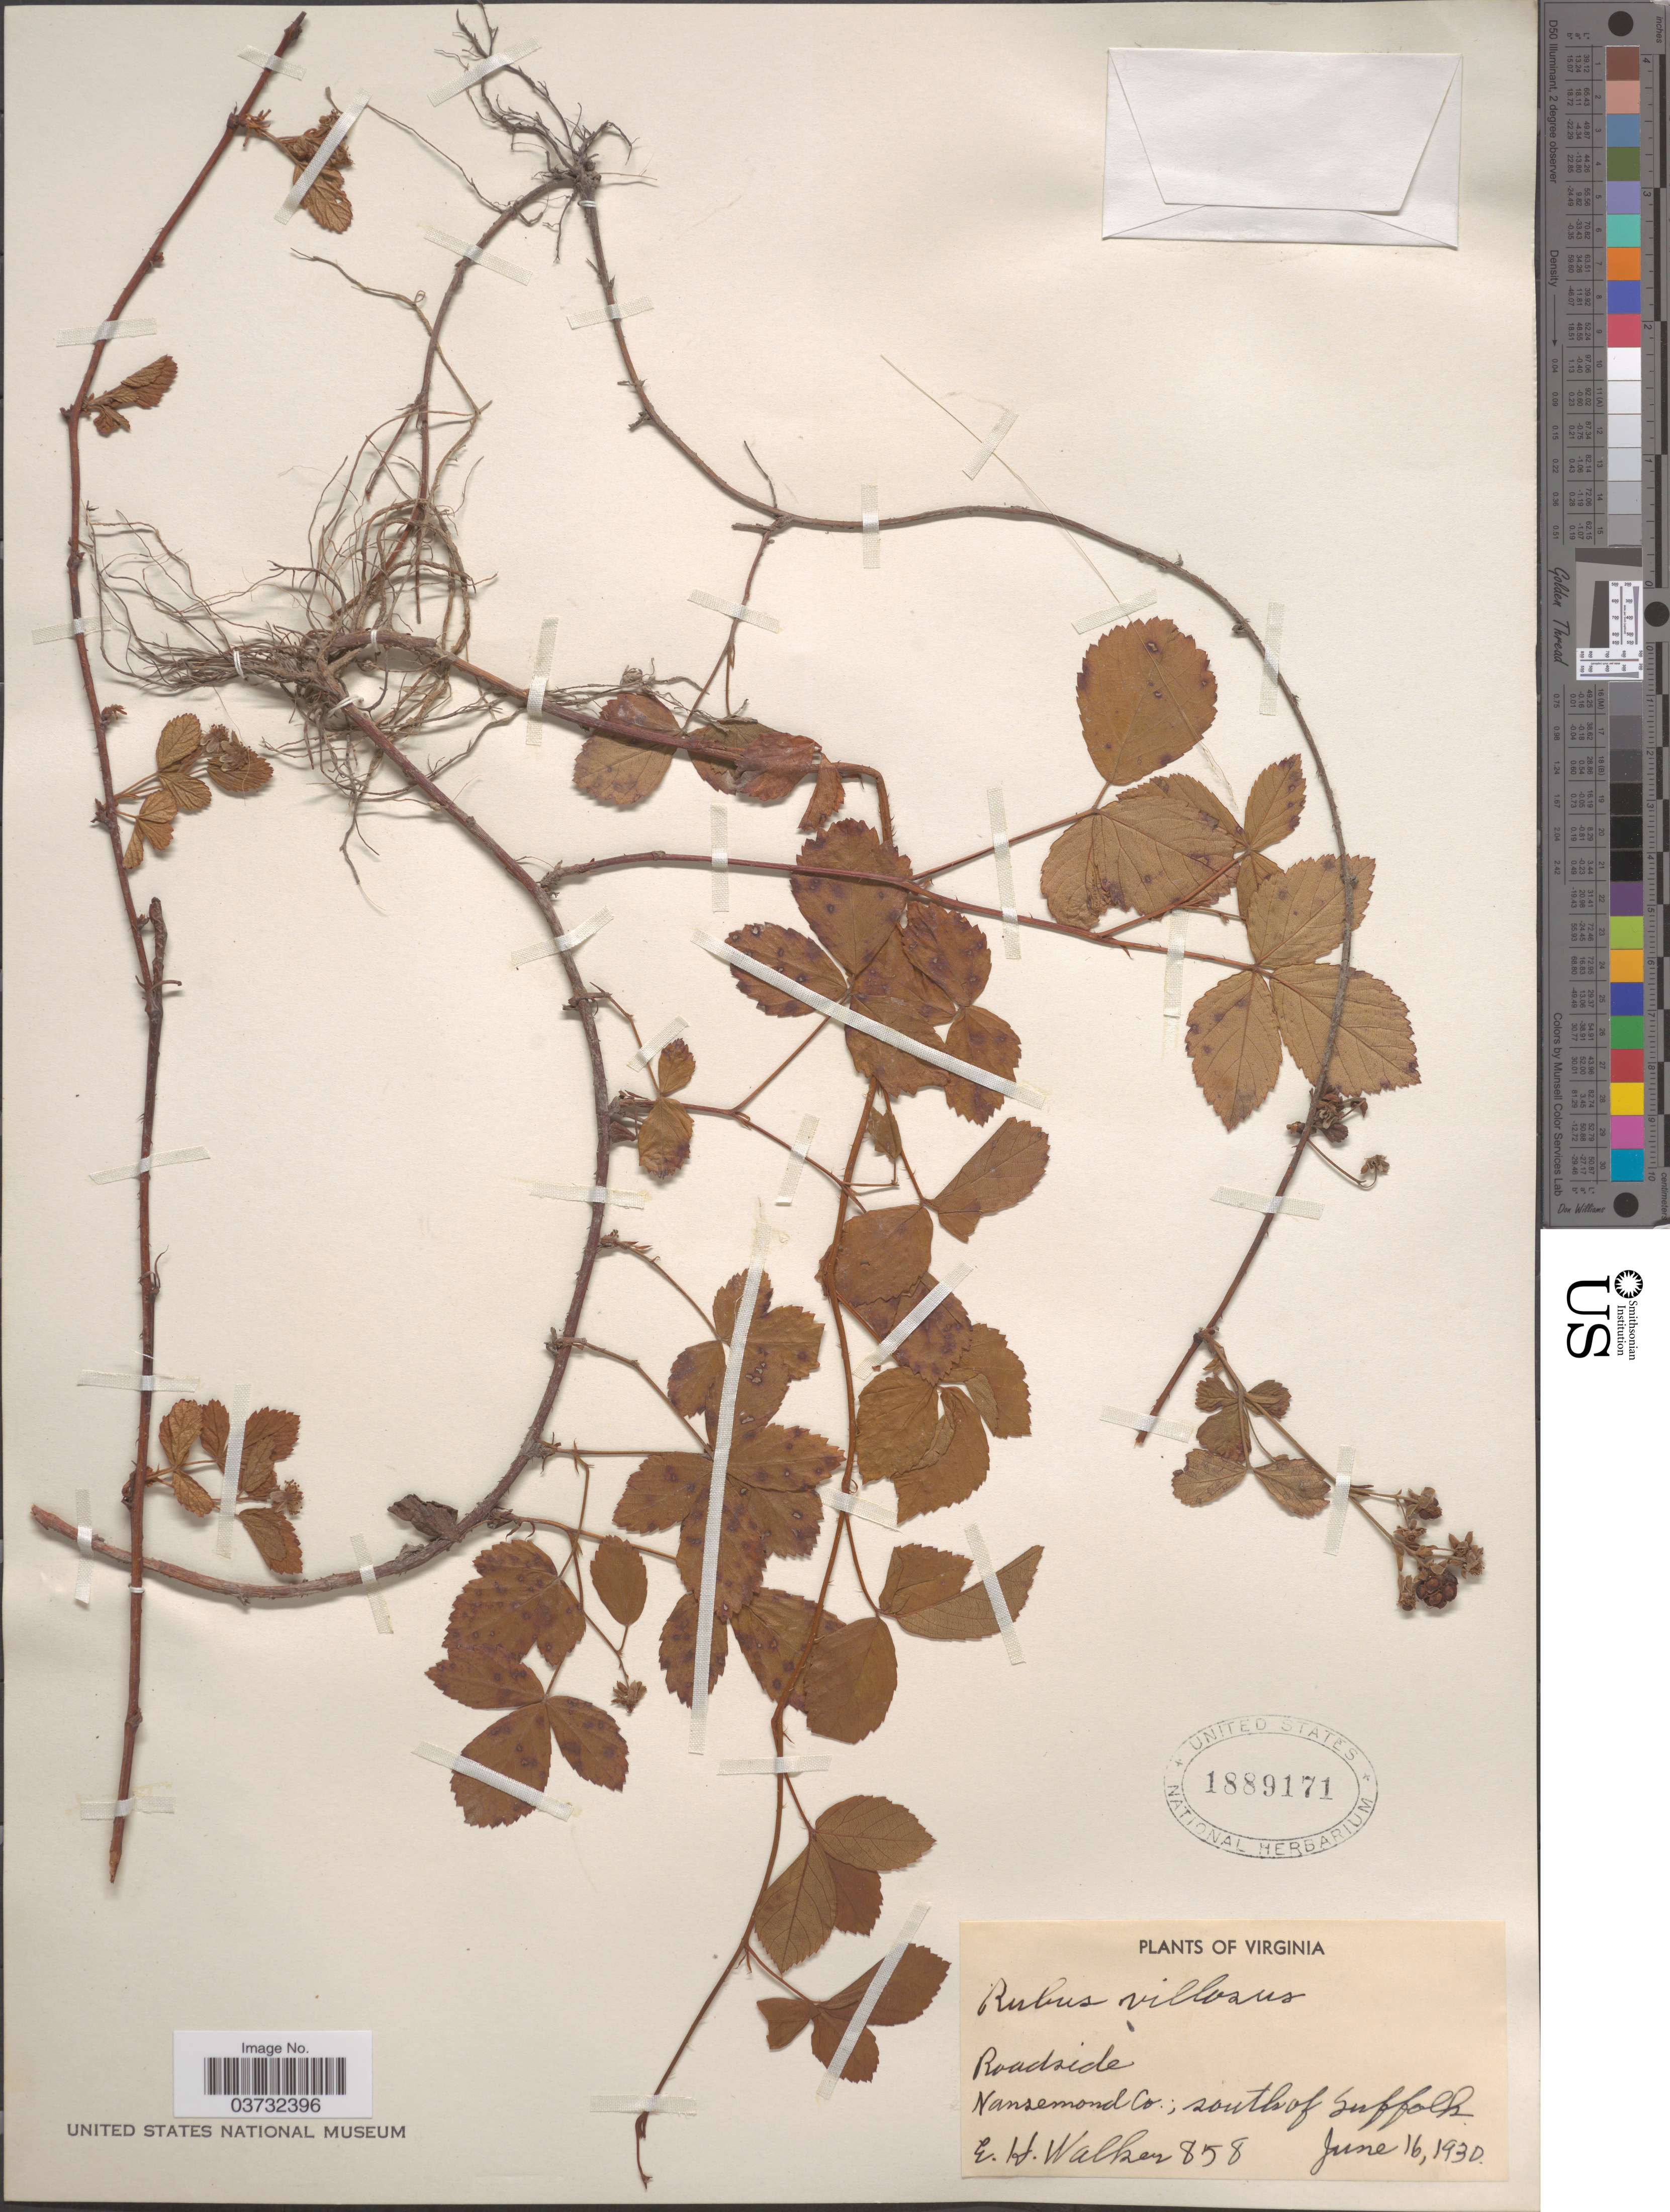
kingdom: Plantae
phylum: Tracheophyta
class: Magnoliopsida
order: Rosales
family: Rosaceae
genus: Rubus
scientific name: Rubus villosus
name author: Thunb.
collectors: E. H. Walker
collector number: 858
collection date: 1930-06-16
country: United States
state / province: Virginia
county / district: City of Suffolk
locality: Roadside. Nansemond Co.(= historic county name): south of Suffolk.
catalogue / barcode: US 1889171